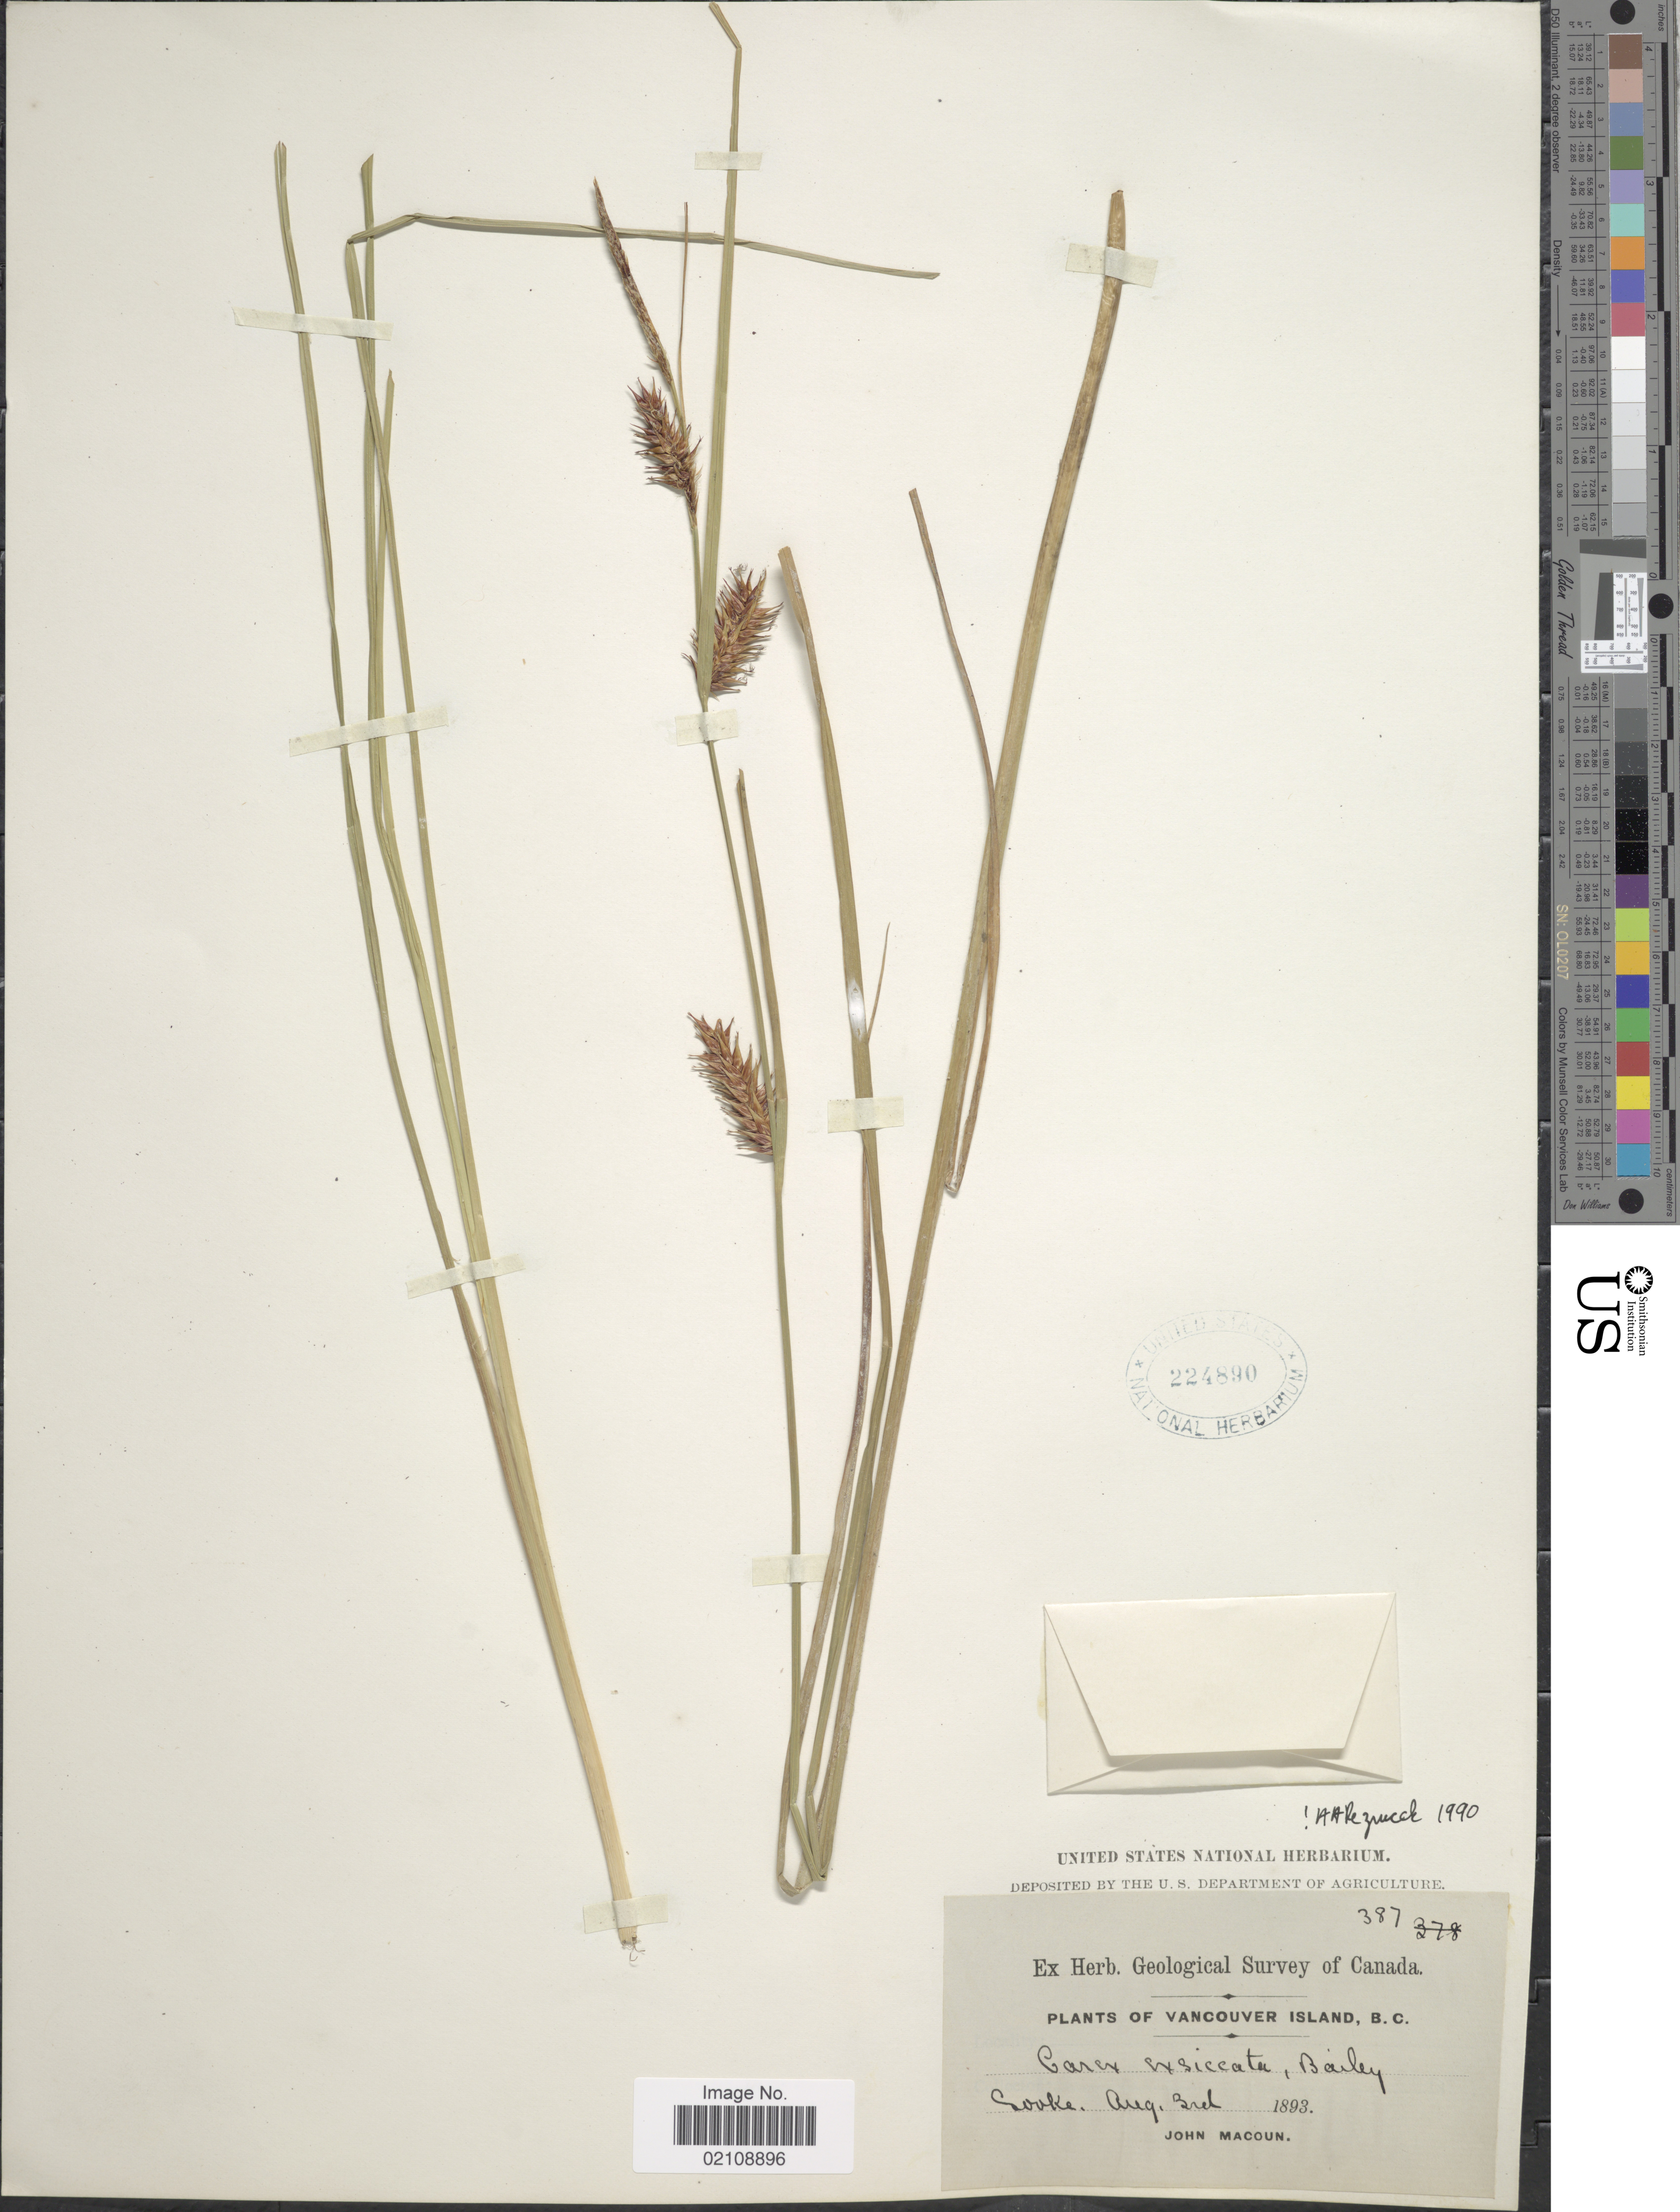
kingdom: Plantae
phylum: Tracheophyta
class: Liliopsida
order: Poales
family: Cyperaceae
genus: Carex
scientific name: Carex exsiccata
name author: L.H. Bailey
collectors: J. Macoun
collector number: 387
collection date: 1893-08-03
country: Canada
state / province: British Columbia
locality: Vancouver Island, Sooke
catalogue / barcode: US 224890